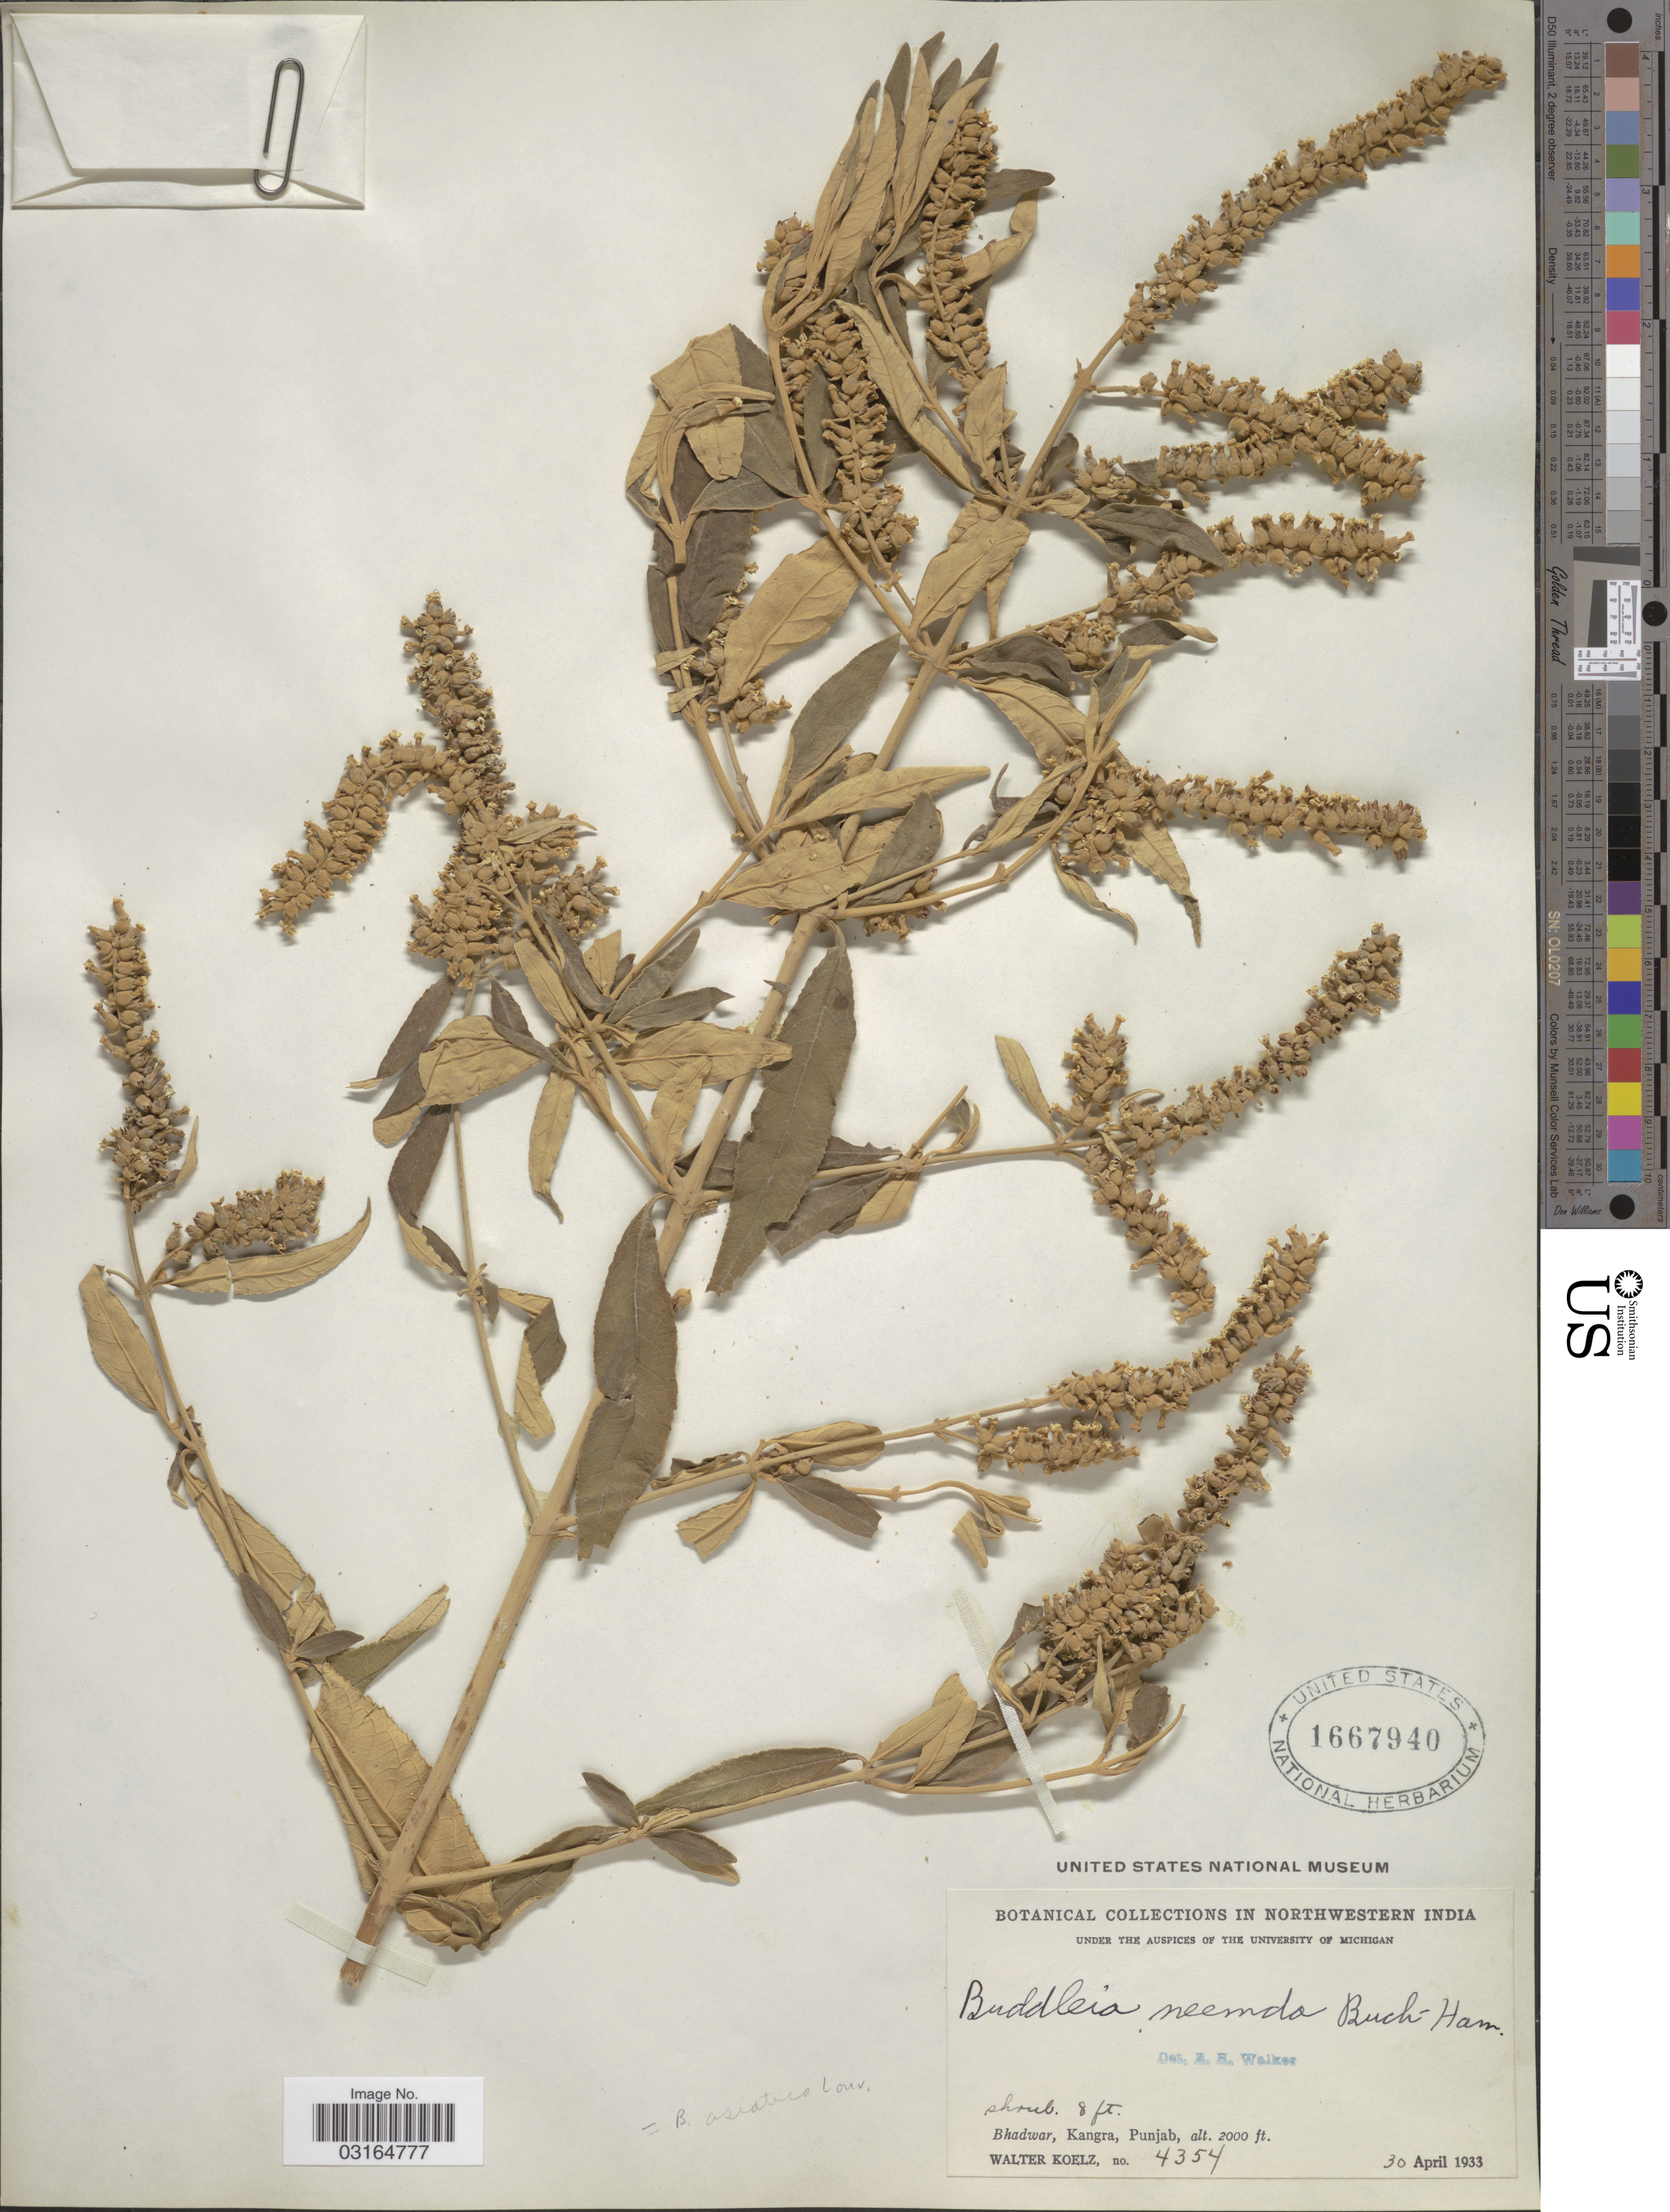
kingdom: Plantae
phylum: Tracheophyta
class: Magnoliopsida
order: Lamiales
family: Scrophulariaceae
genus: Buddleja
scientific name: Buddleja asiatica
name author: Lour.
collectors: W. N. Koelz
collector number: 4354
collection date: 1933-04-30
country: India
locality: Northwestern India. Bhadwar, Kangra, Punjab.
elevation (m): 610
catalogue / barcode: US 1667940